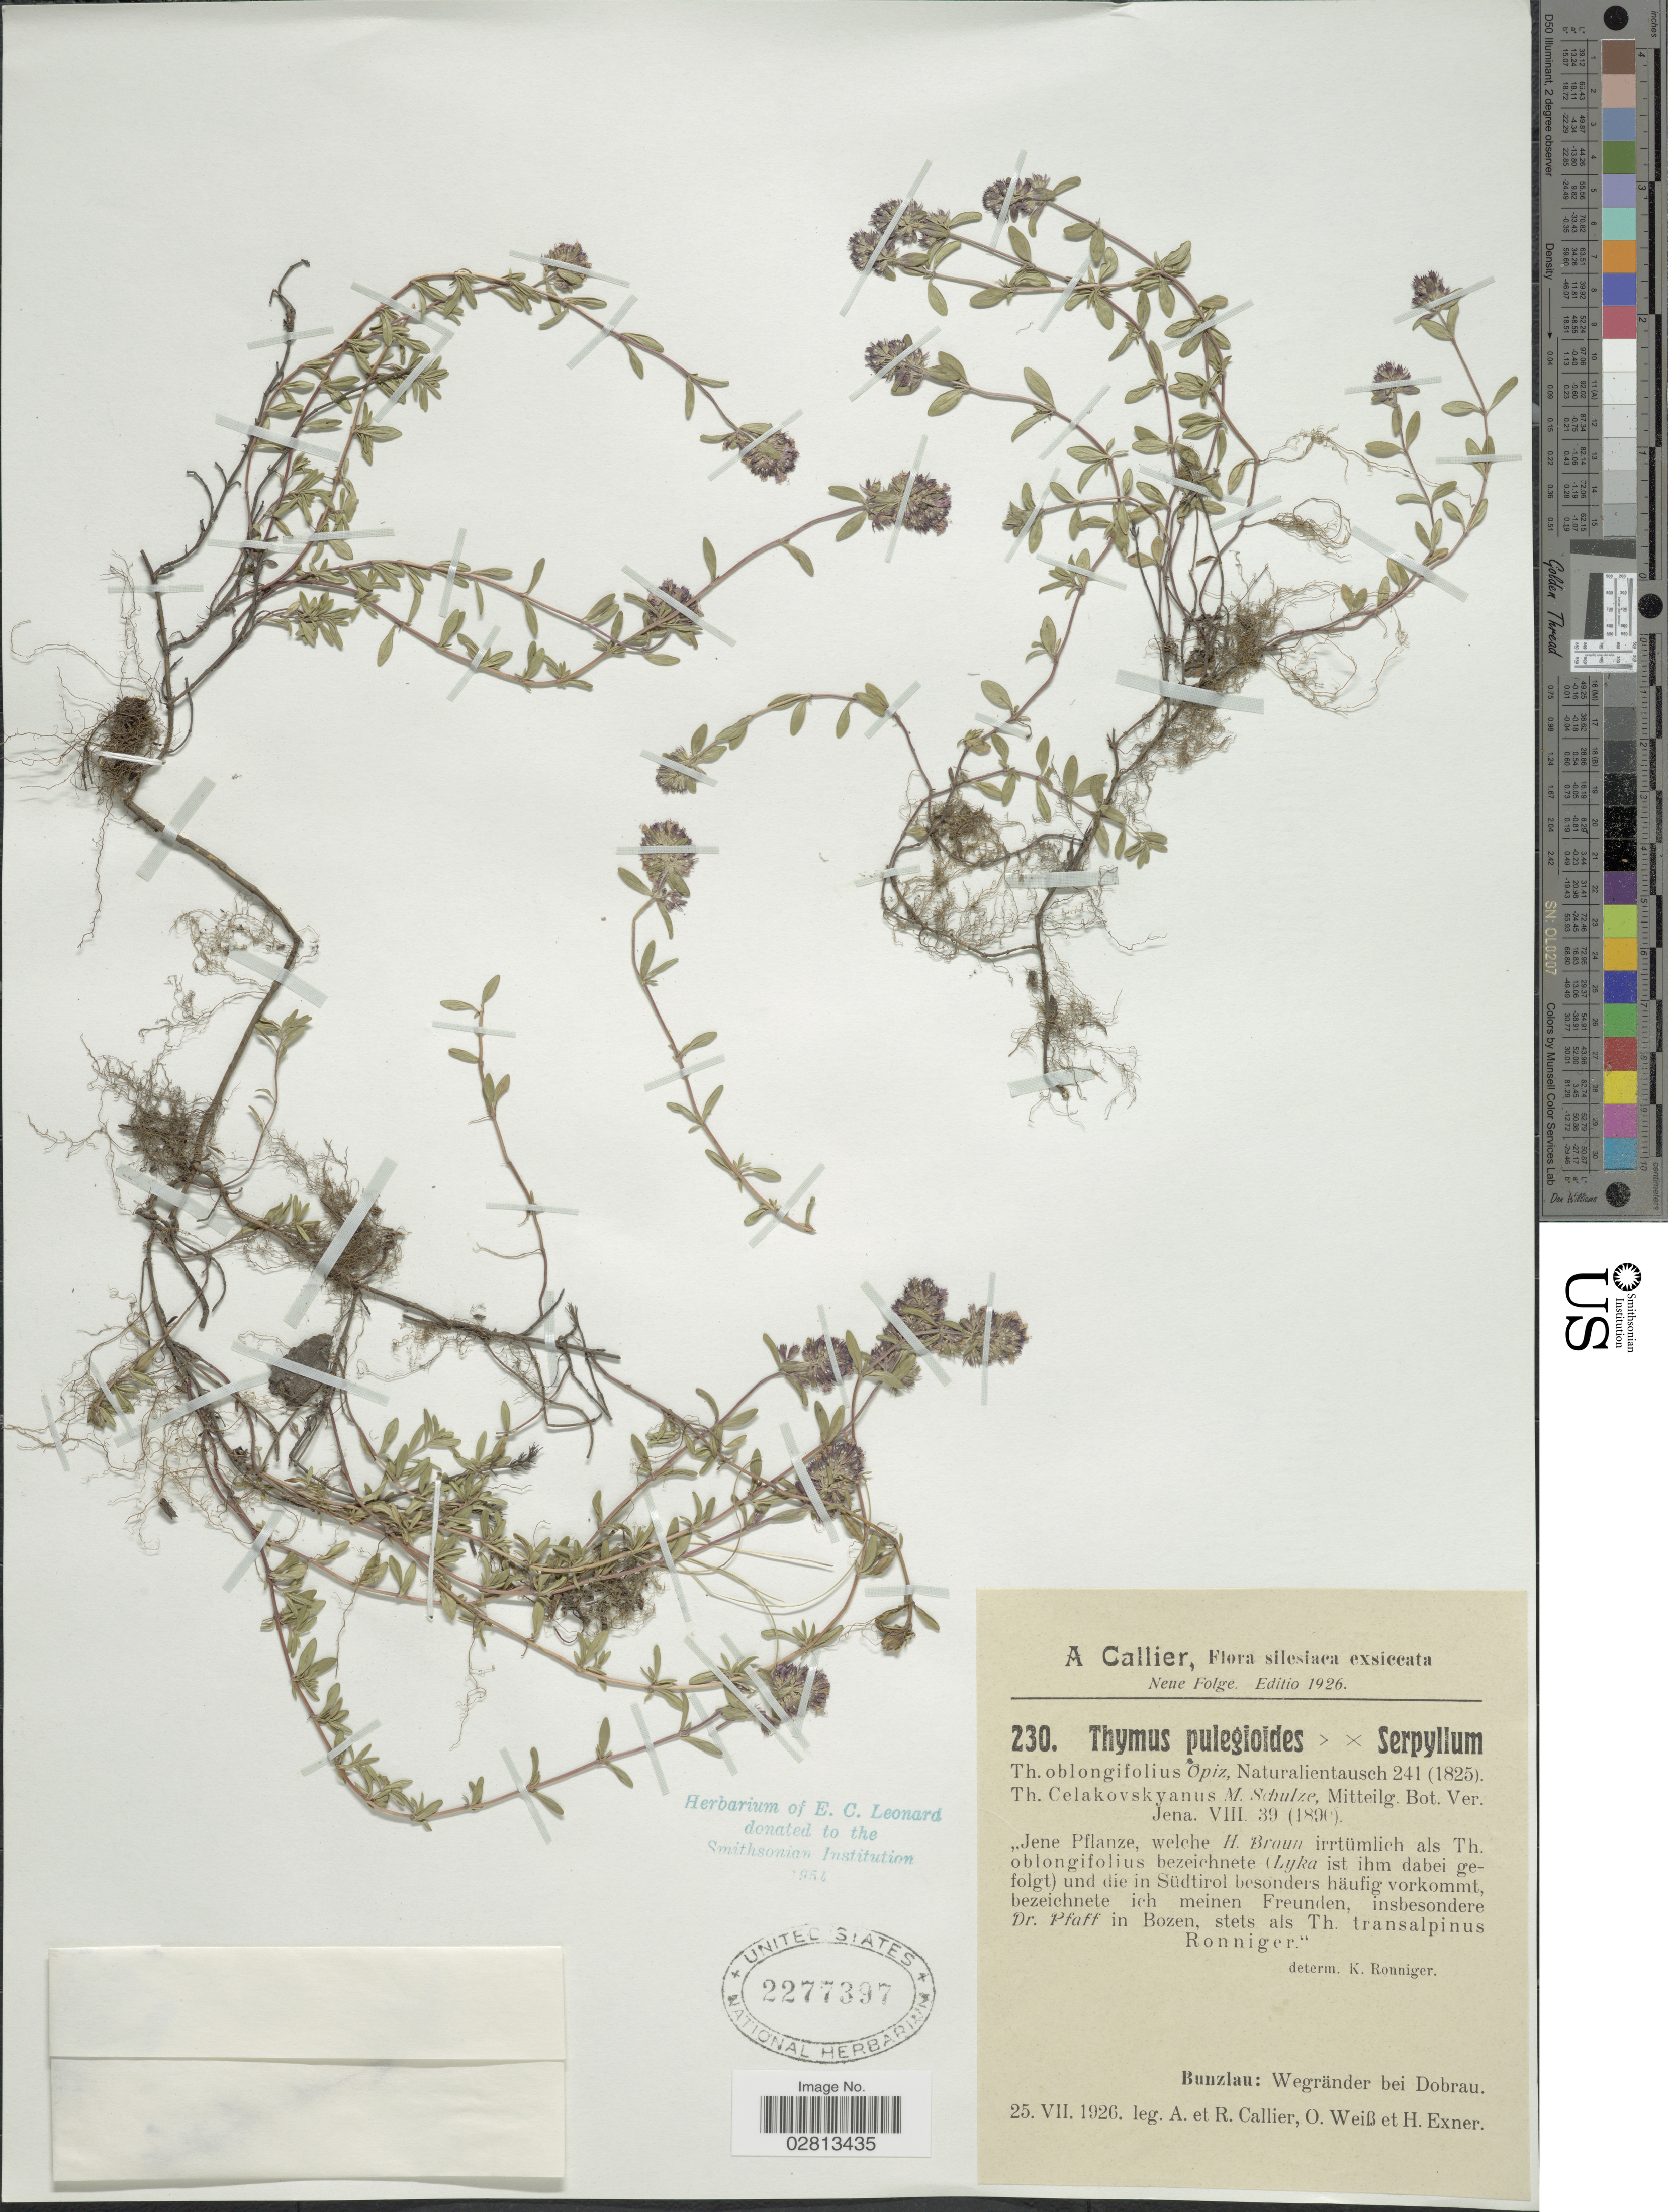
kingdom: Plantae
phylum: Tracheophyta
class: Magnoliopsida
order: Lamiales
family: Lamiaceae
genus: Thymus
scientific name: Thymus pulegioides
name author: L.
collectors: A. Callier, R. Callier, O. Weiss & H. Exner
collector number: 230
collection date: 1926-07-25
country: Poland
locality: Silesiaca. Bunzlau: Wegränder bei Dobrau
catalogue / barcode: US 2277397